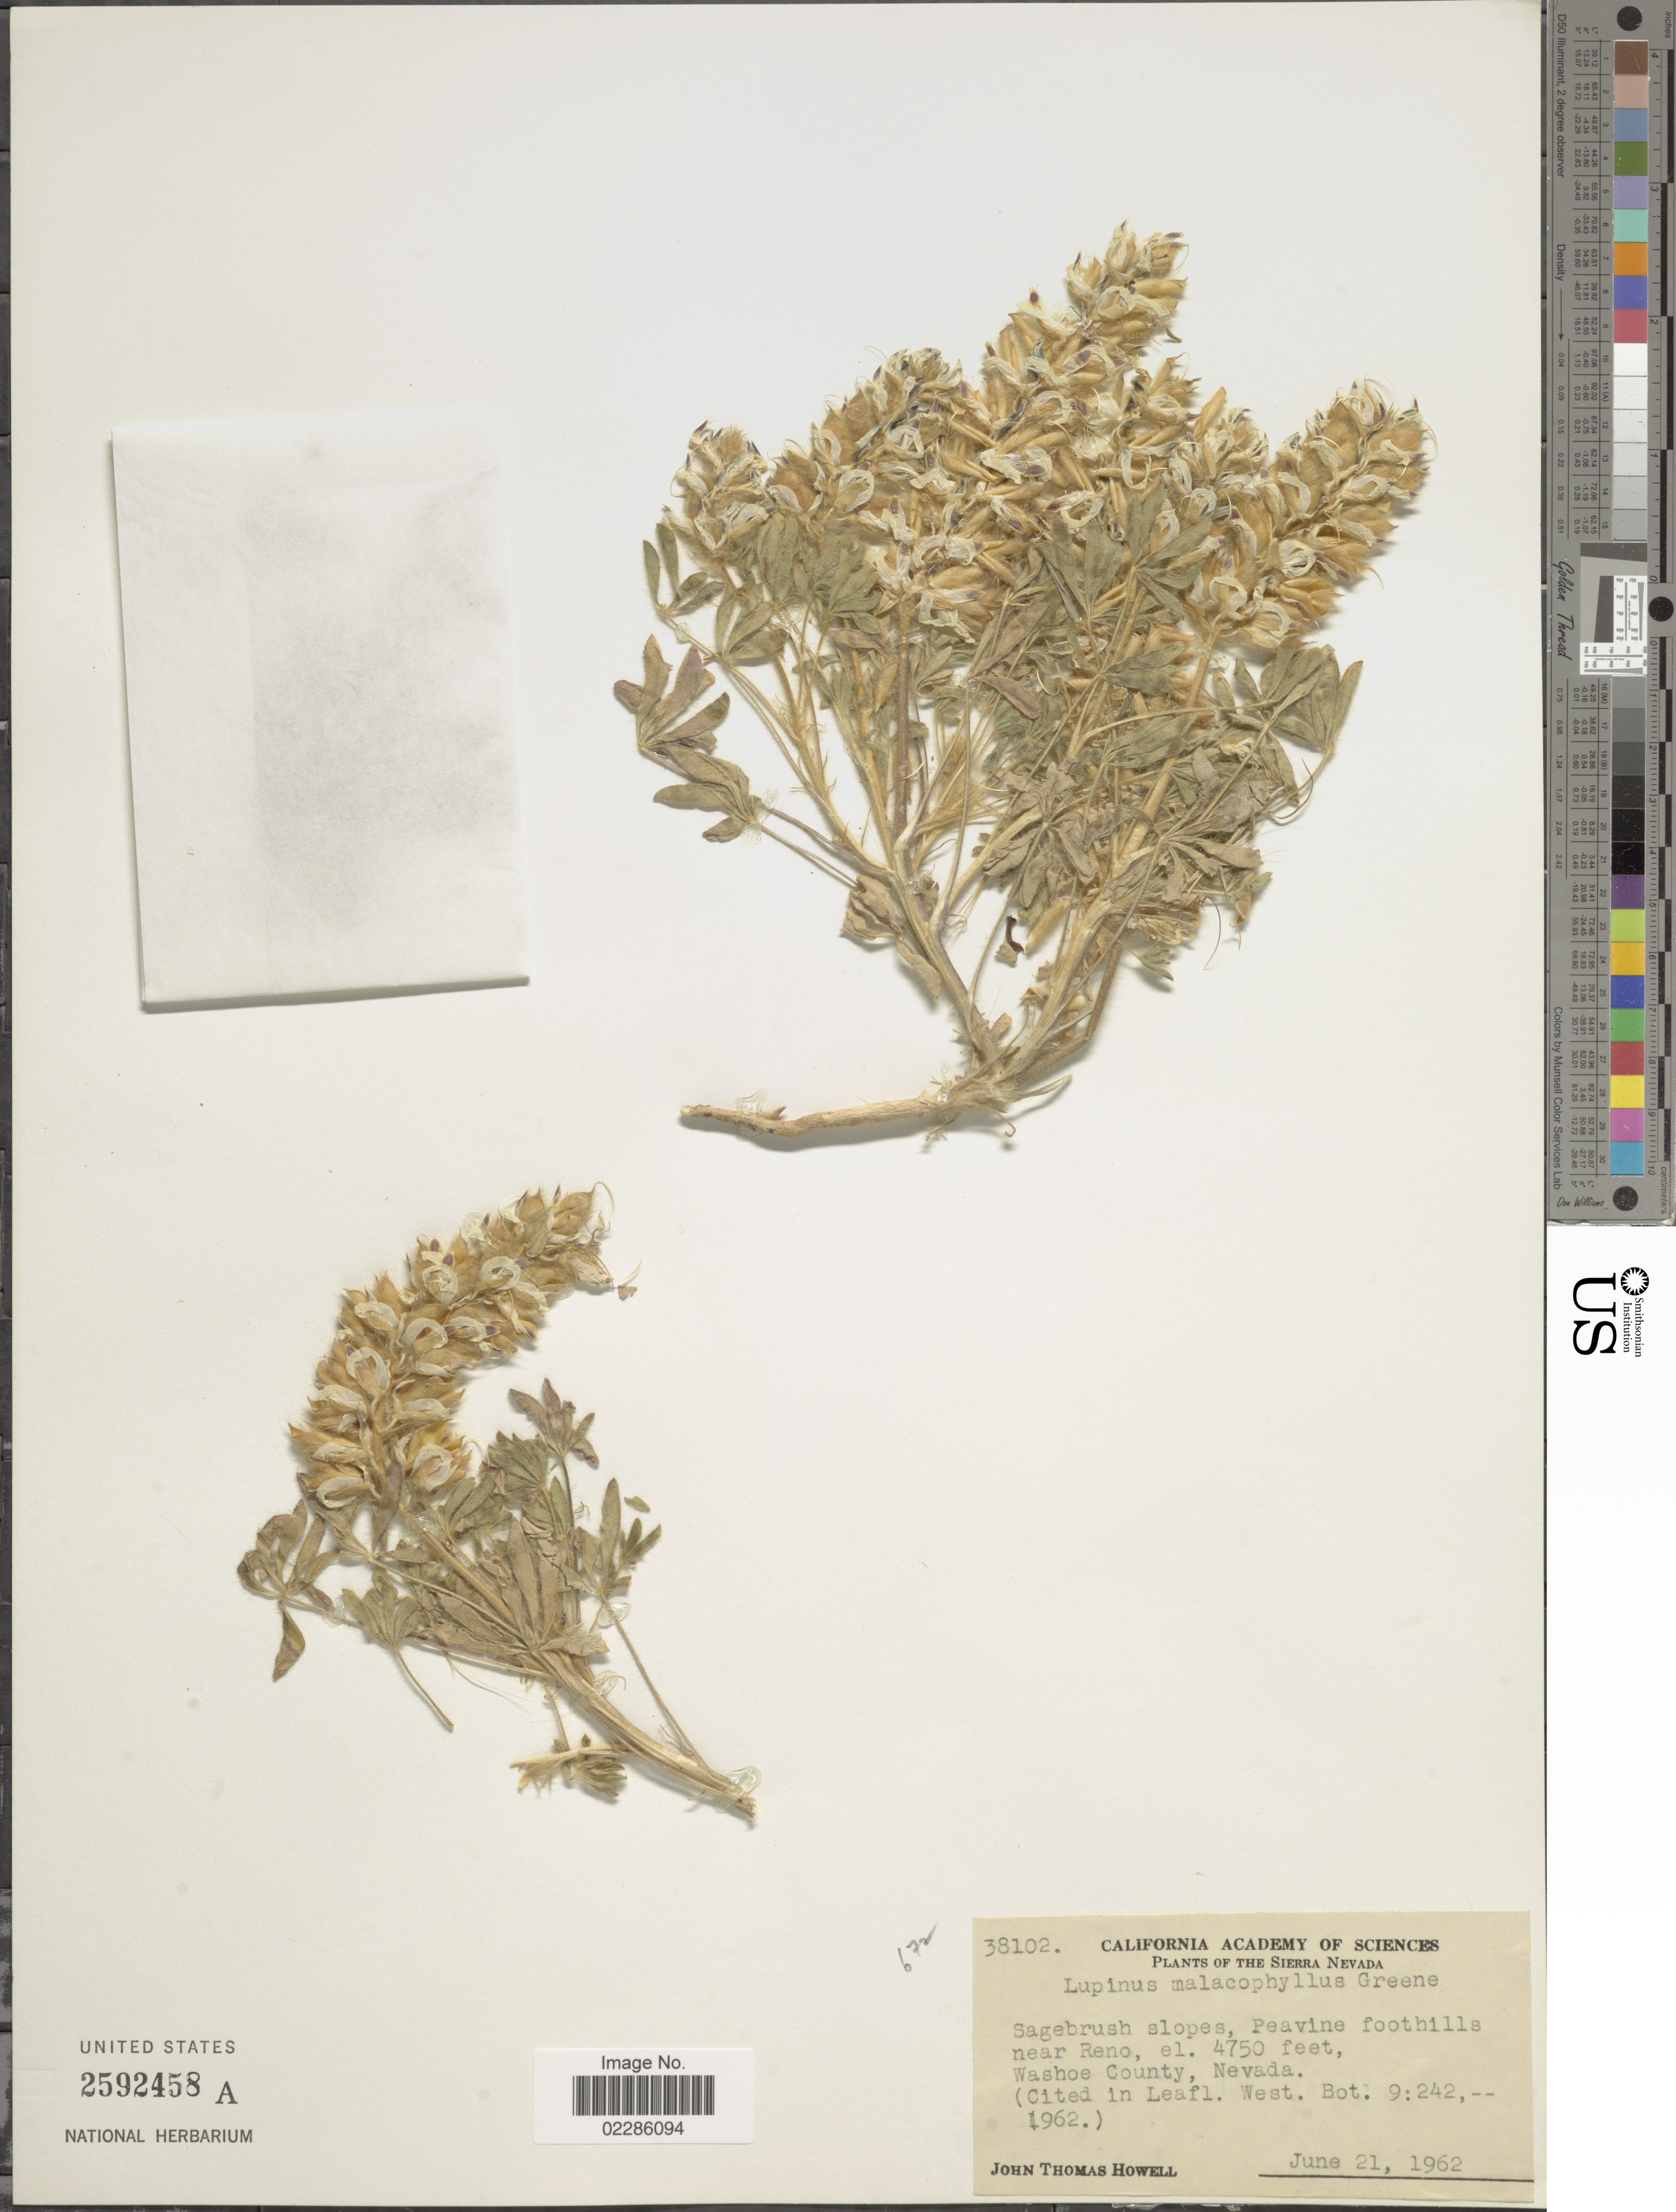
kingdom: Plantae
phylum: Tracheophyta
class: Magnoliopsida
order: Fabales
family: Fabaceae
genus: Lupinus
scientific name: Lupinus malacophyllus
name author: Greene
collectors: J. T. Howell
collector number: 38102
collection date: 1962-06-21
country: United States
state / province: Nevada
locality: The Sierra Nevada, Sagebrush slopes, peavine foothills near Reno, Washoe County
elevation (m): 1448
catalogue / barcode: US 2592458A